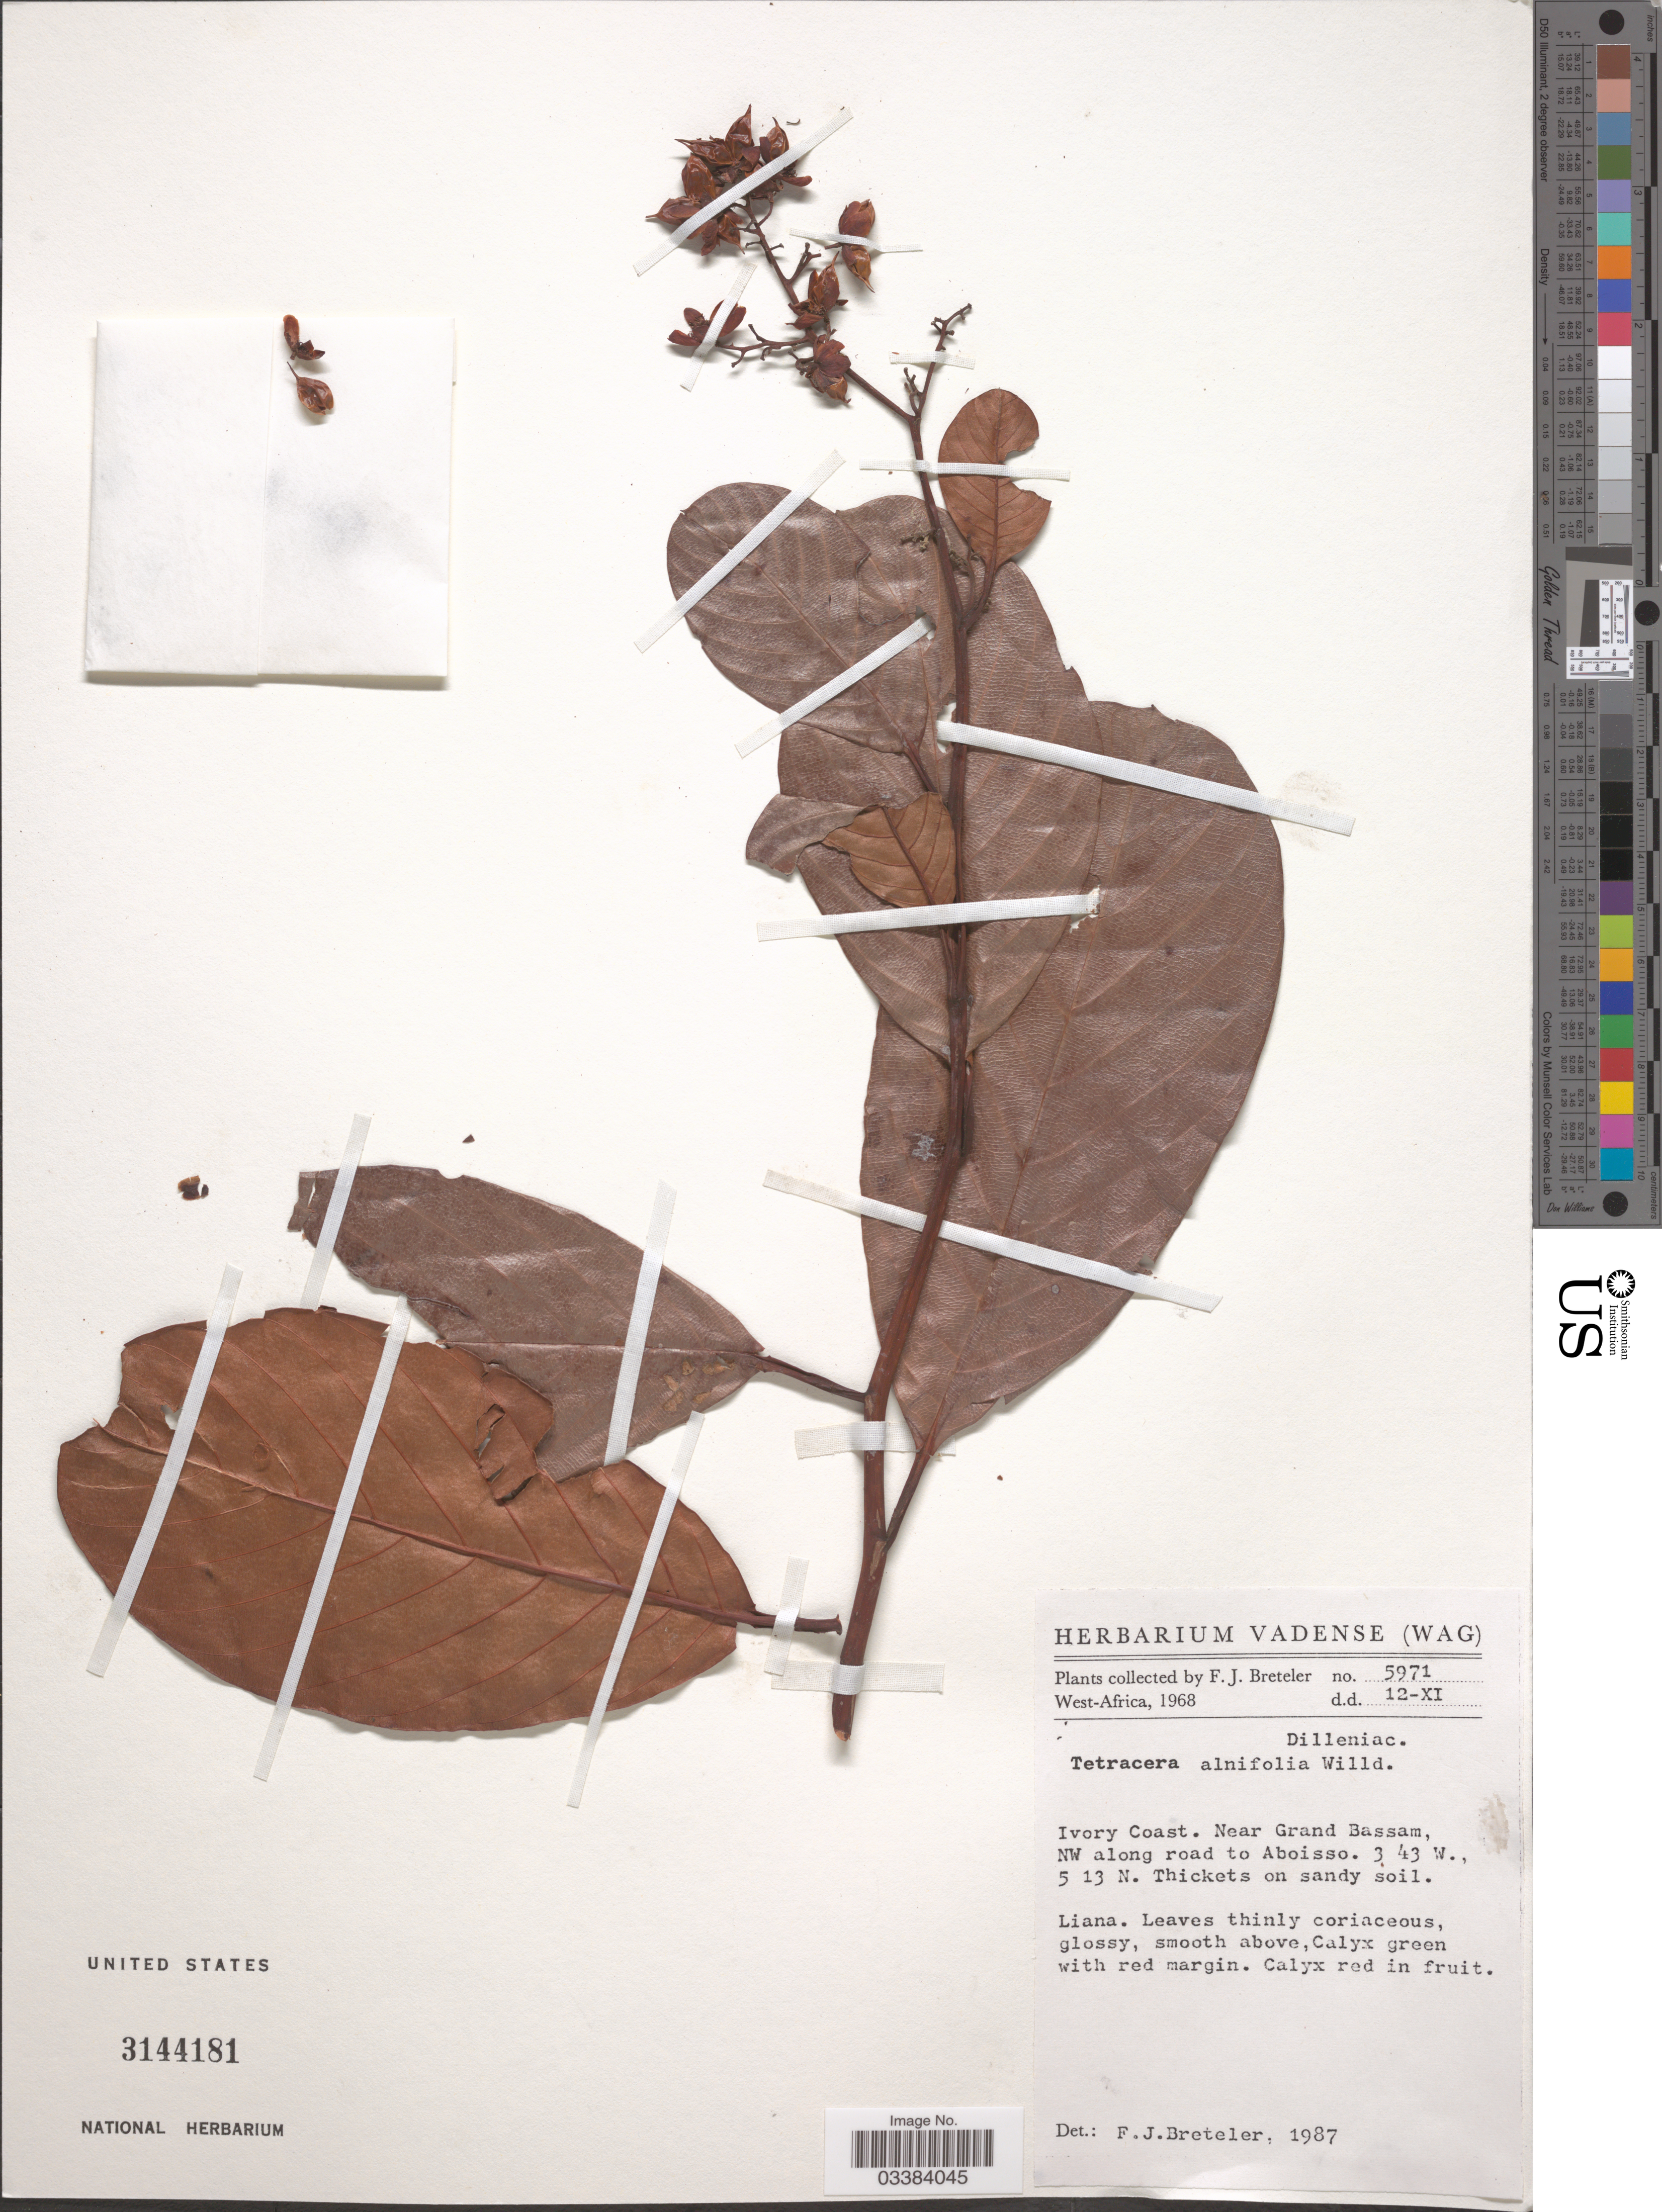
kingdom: Plantae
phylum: Tracheophyta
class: Magnoliopsida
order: Dilleniales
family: Dilleniaceae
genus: Tetracera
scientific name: Tetracera alnifolia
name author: Willd.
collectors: F. J. Breteler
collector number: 5971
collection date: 1968-11-12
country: Ivory Coast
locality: Near Grand Bassa, NW along road to Aboisso.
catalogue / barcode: US 3144181